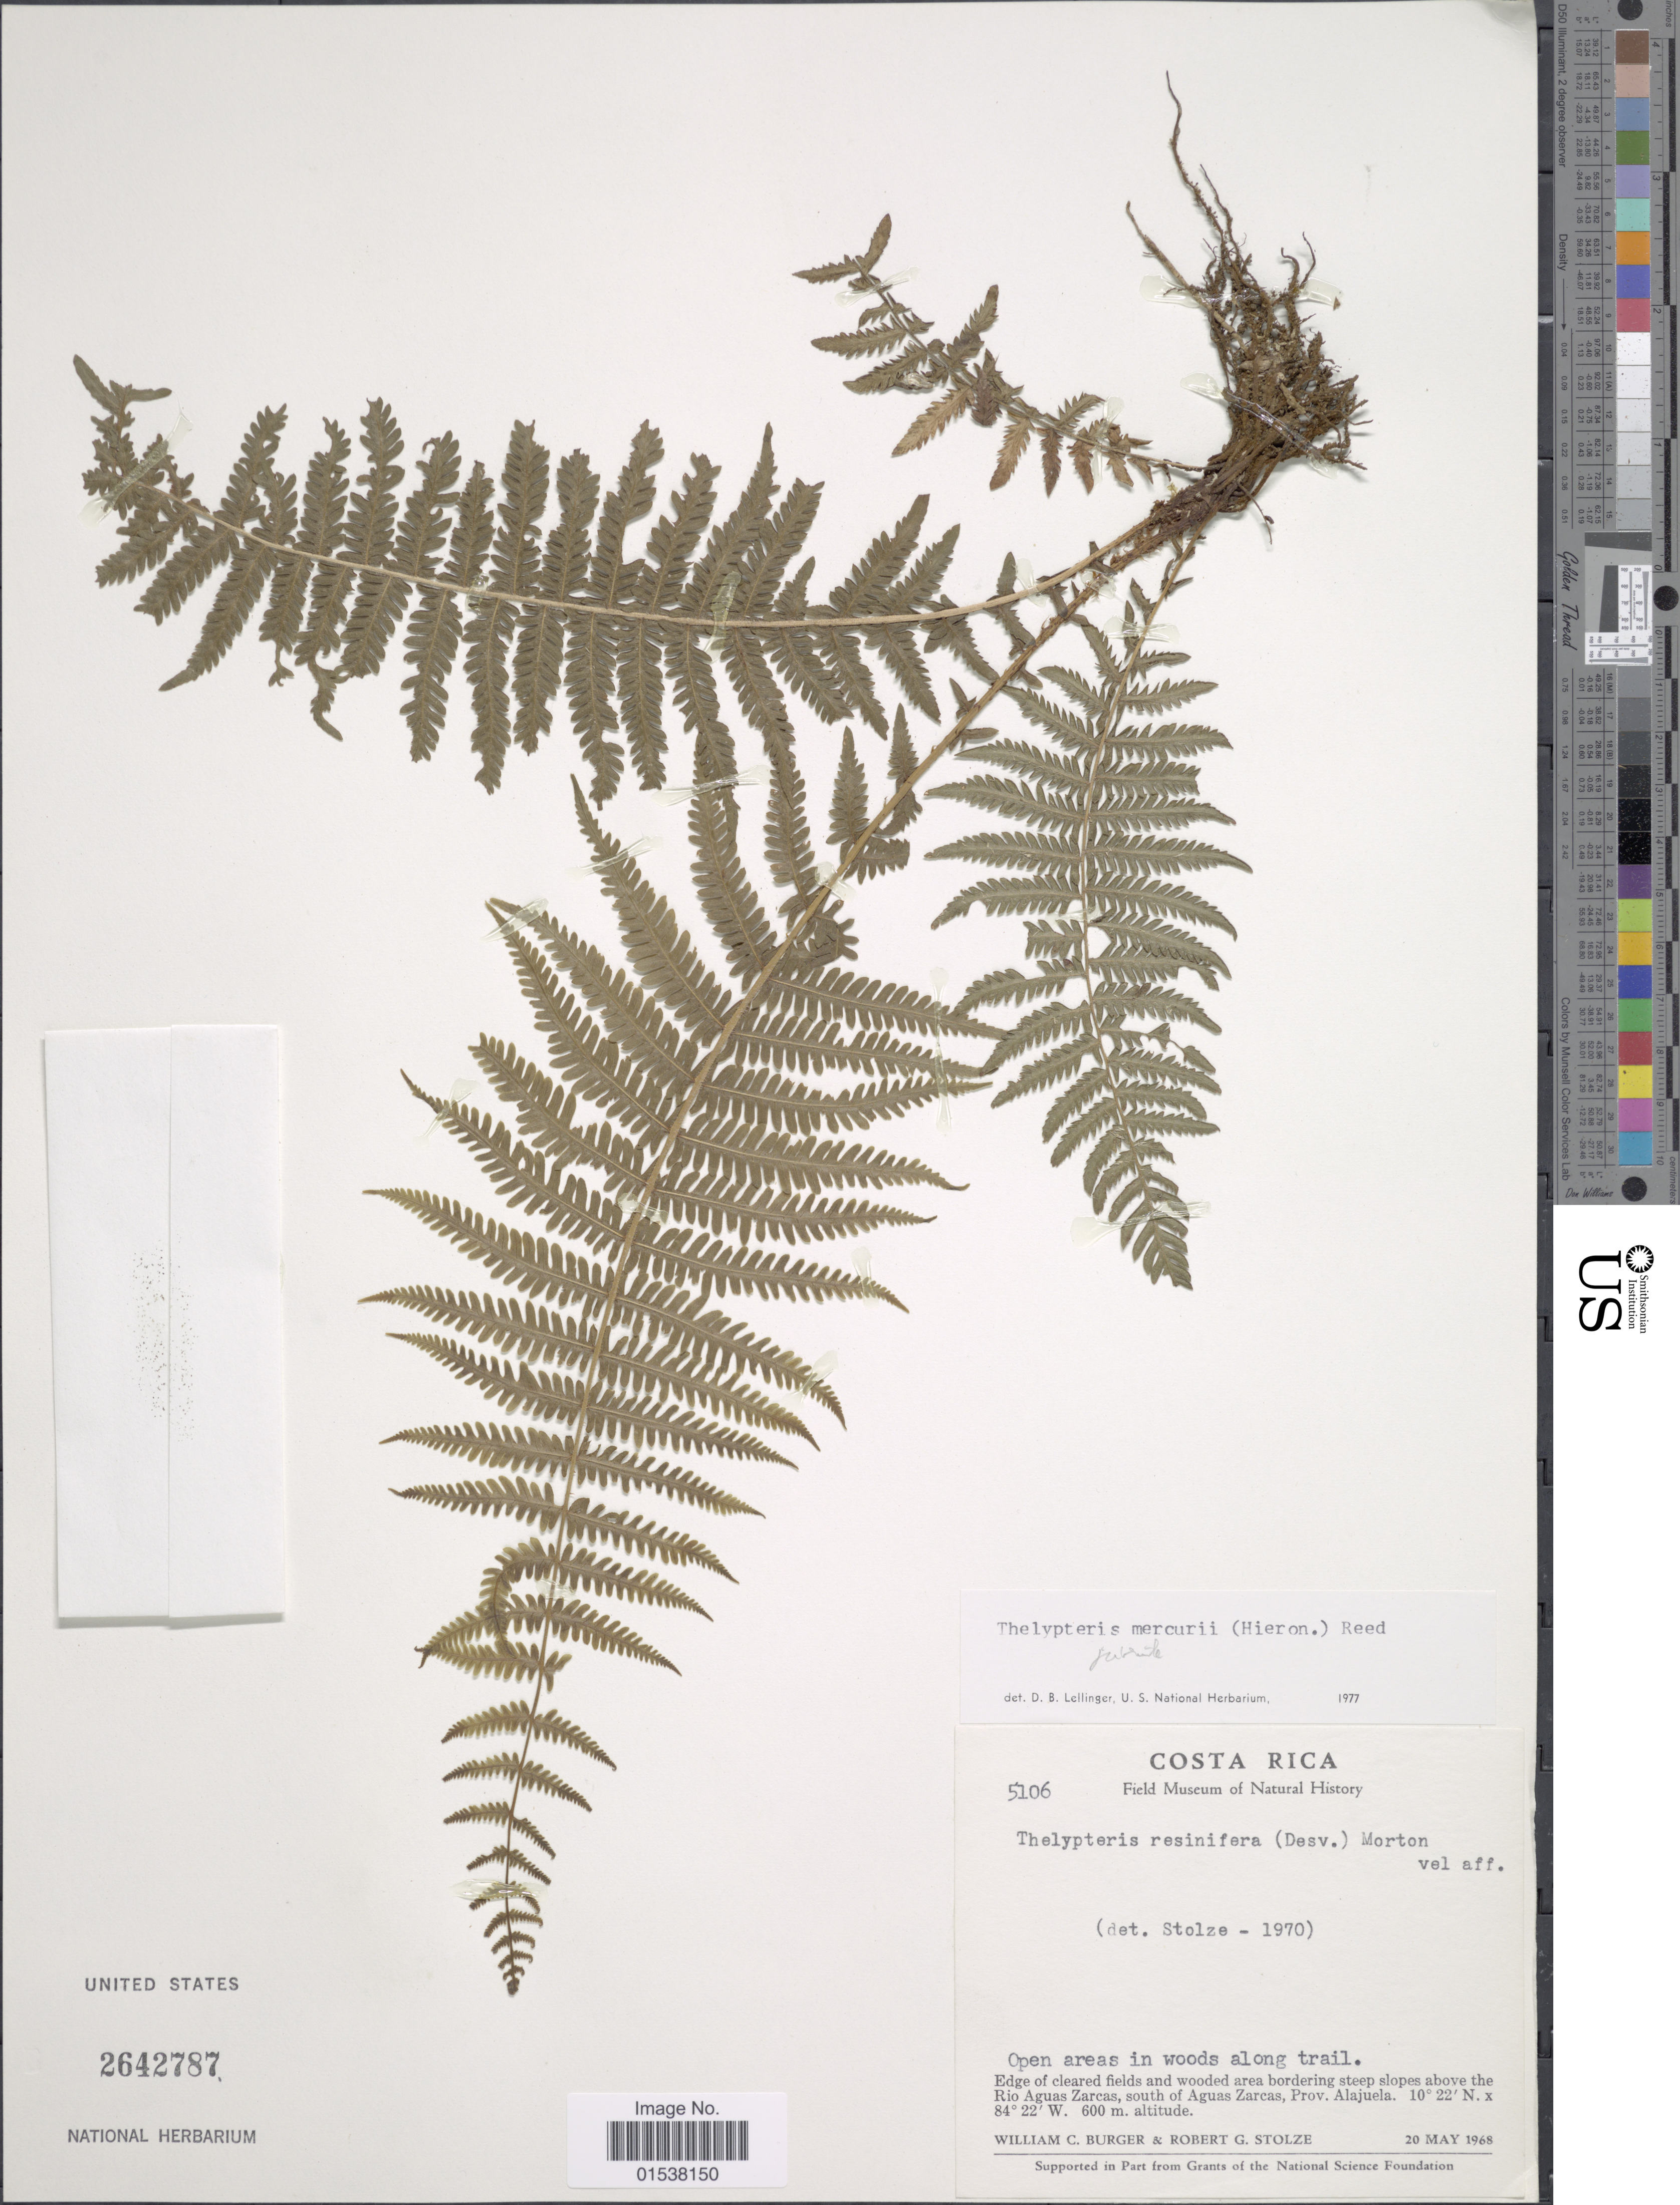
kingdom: Plantae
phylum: Tracheophyta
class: Polypodiopsida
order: Polypodiales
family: Thelypteridaceae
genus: Amauropelta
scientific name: Amauropelta balbisii (Spreng.) comb. nov., ined. 2015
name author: (Spreng.)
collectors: W. Burger & R. G. Stolze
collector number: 5106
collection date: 1968-05-20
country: Costa Rica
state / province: Alajuela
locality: Slopes above the Rio Aguas Zarcas, south of Aguas Zarcas, Prov. Alajuela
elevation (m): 600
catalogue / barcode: US 2642787